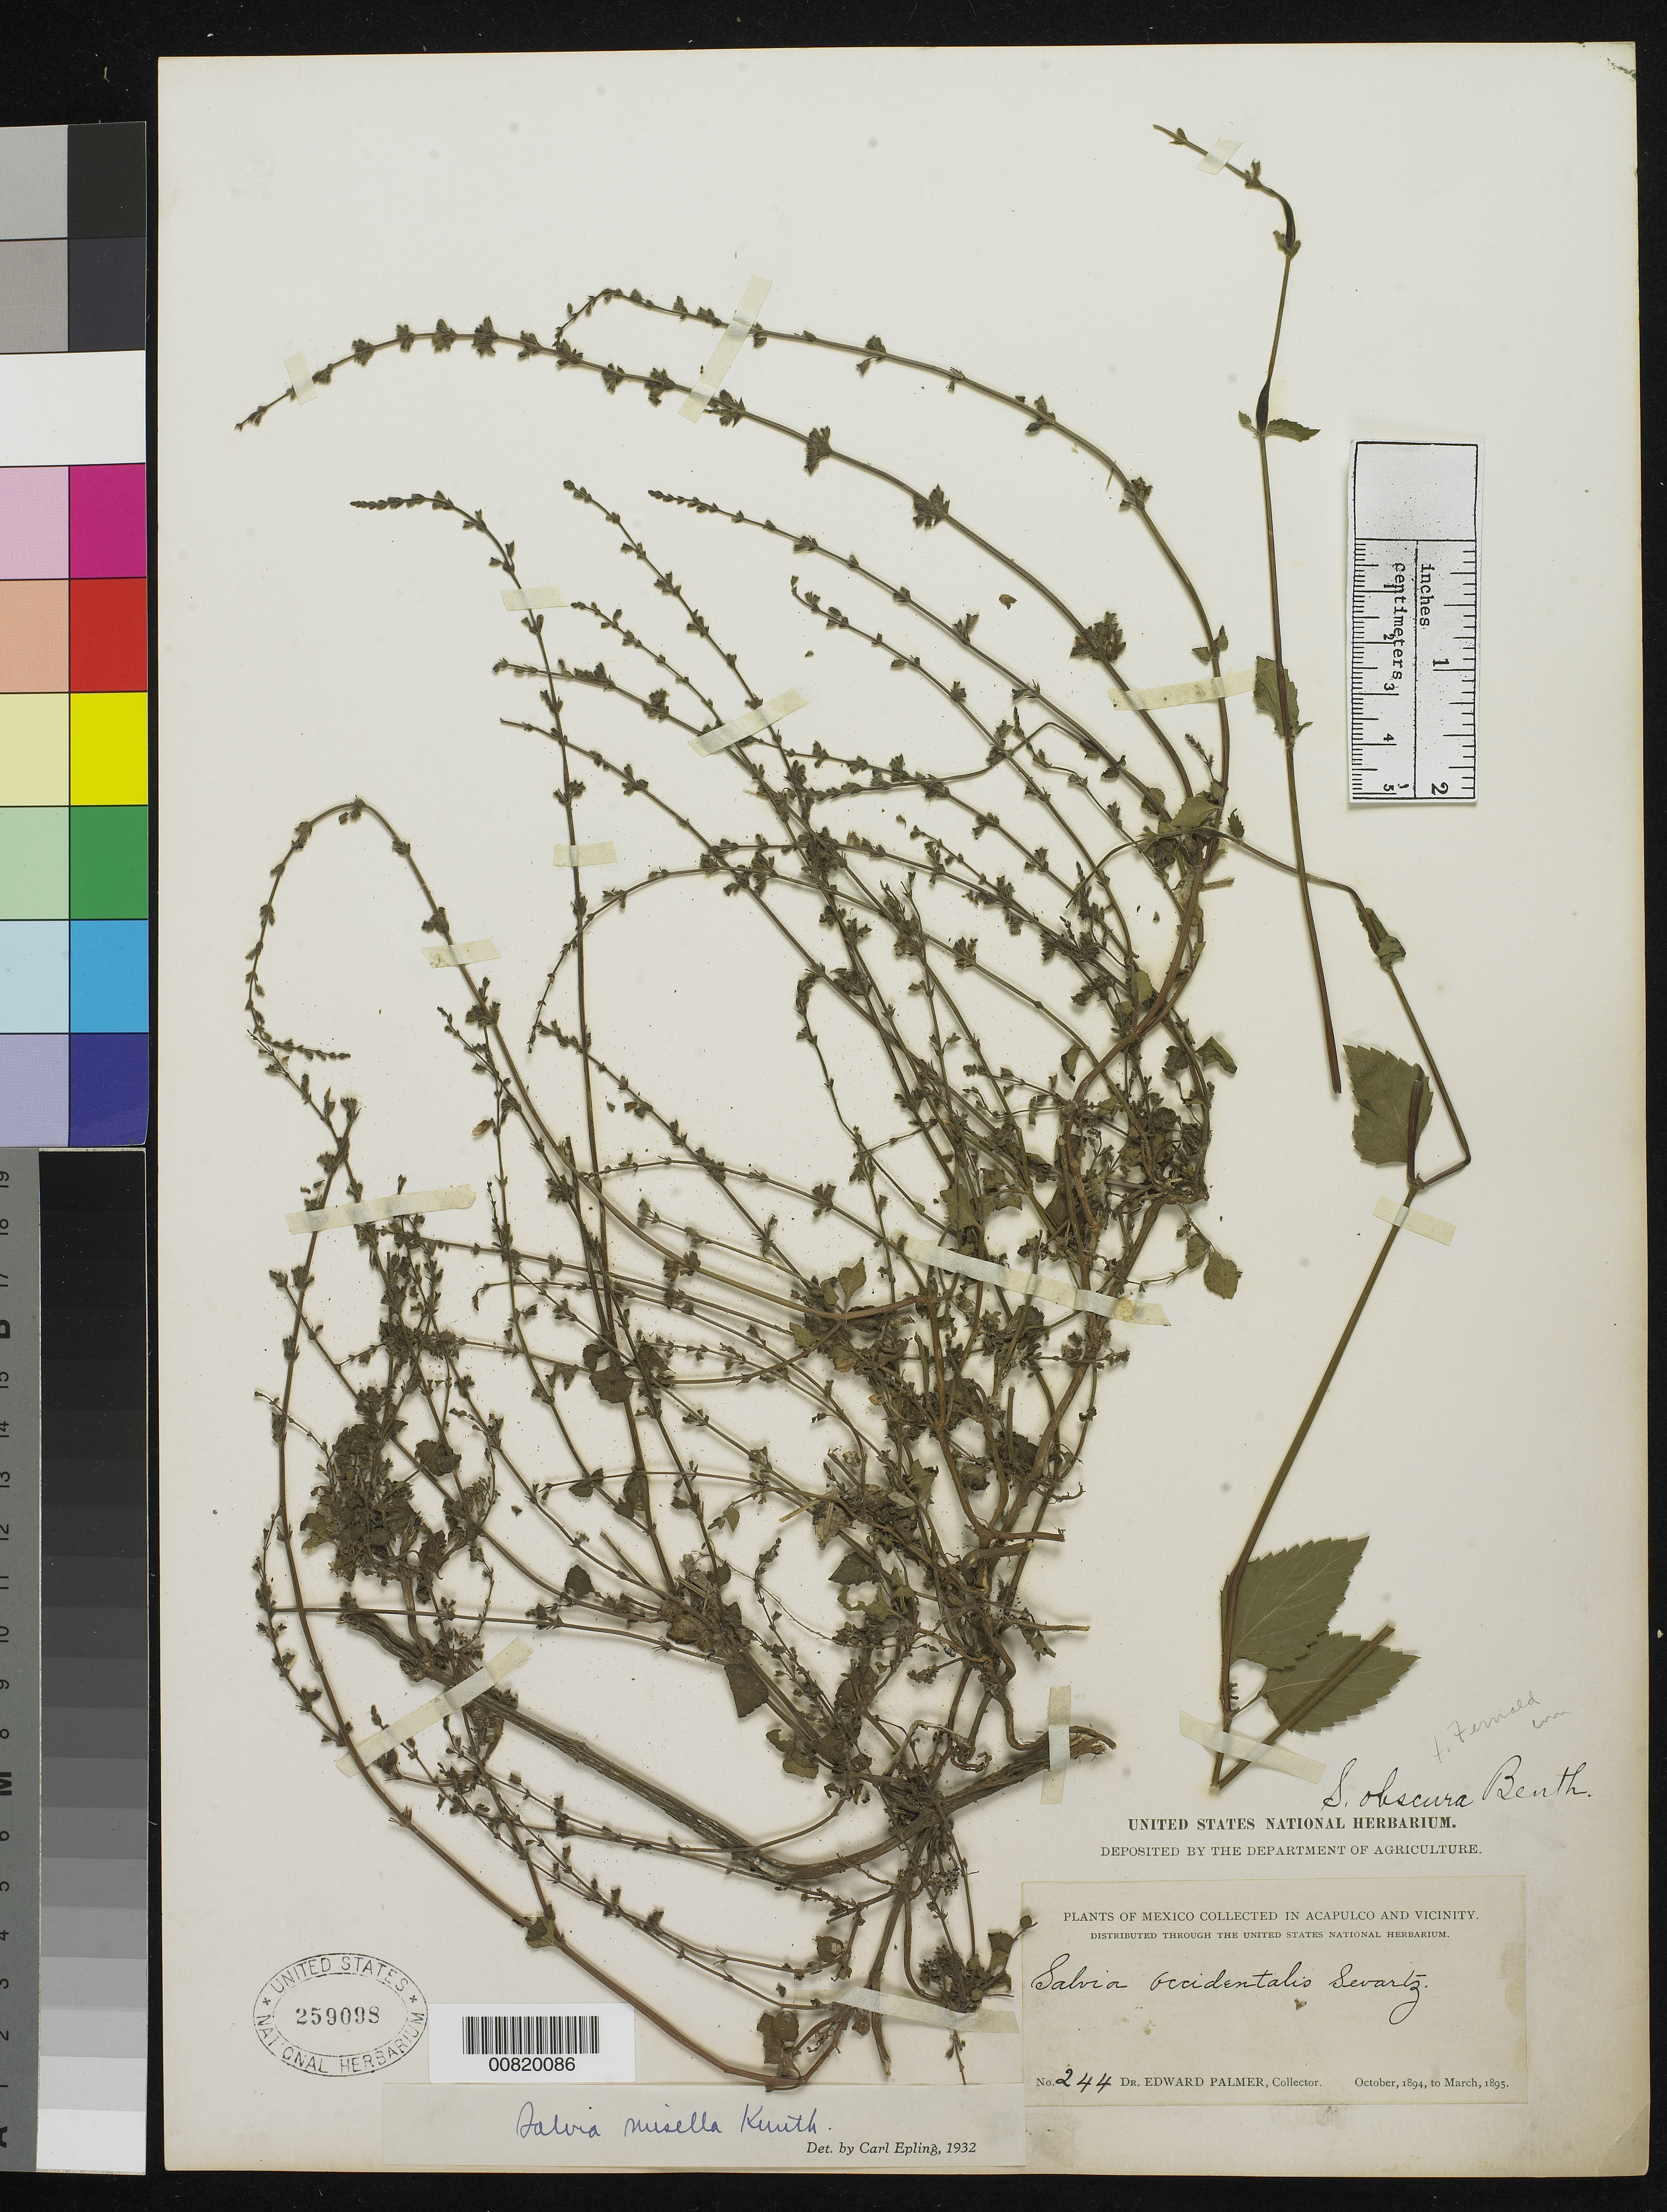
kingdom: Plantae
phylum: Tracheophyta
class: Magnoliopsida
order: Lamiales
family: Lamiaceae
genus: Salvia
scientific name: Salvia misella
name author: Kunth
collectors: E. Palmer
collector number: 244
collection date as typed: Oct 1895 to -- Mar 1895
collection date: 1895-03/1895-10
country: Mexico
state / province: Guerrero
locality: Acapulco, Guerrero and vicinity.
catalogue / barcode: US 259098